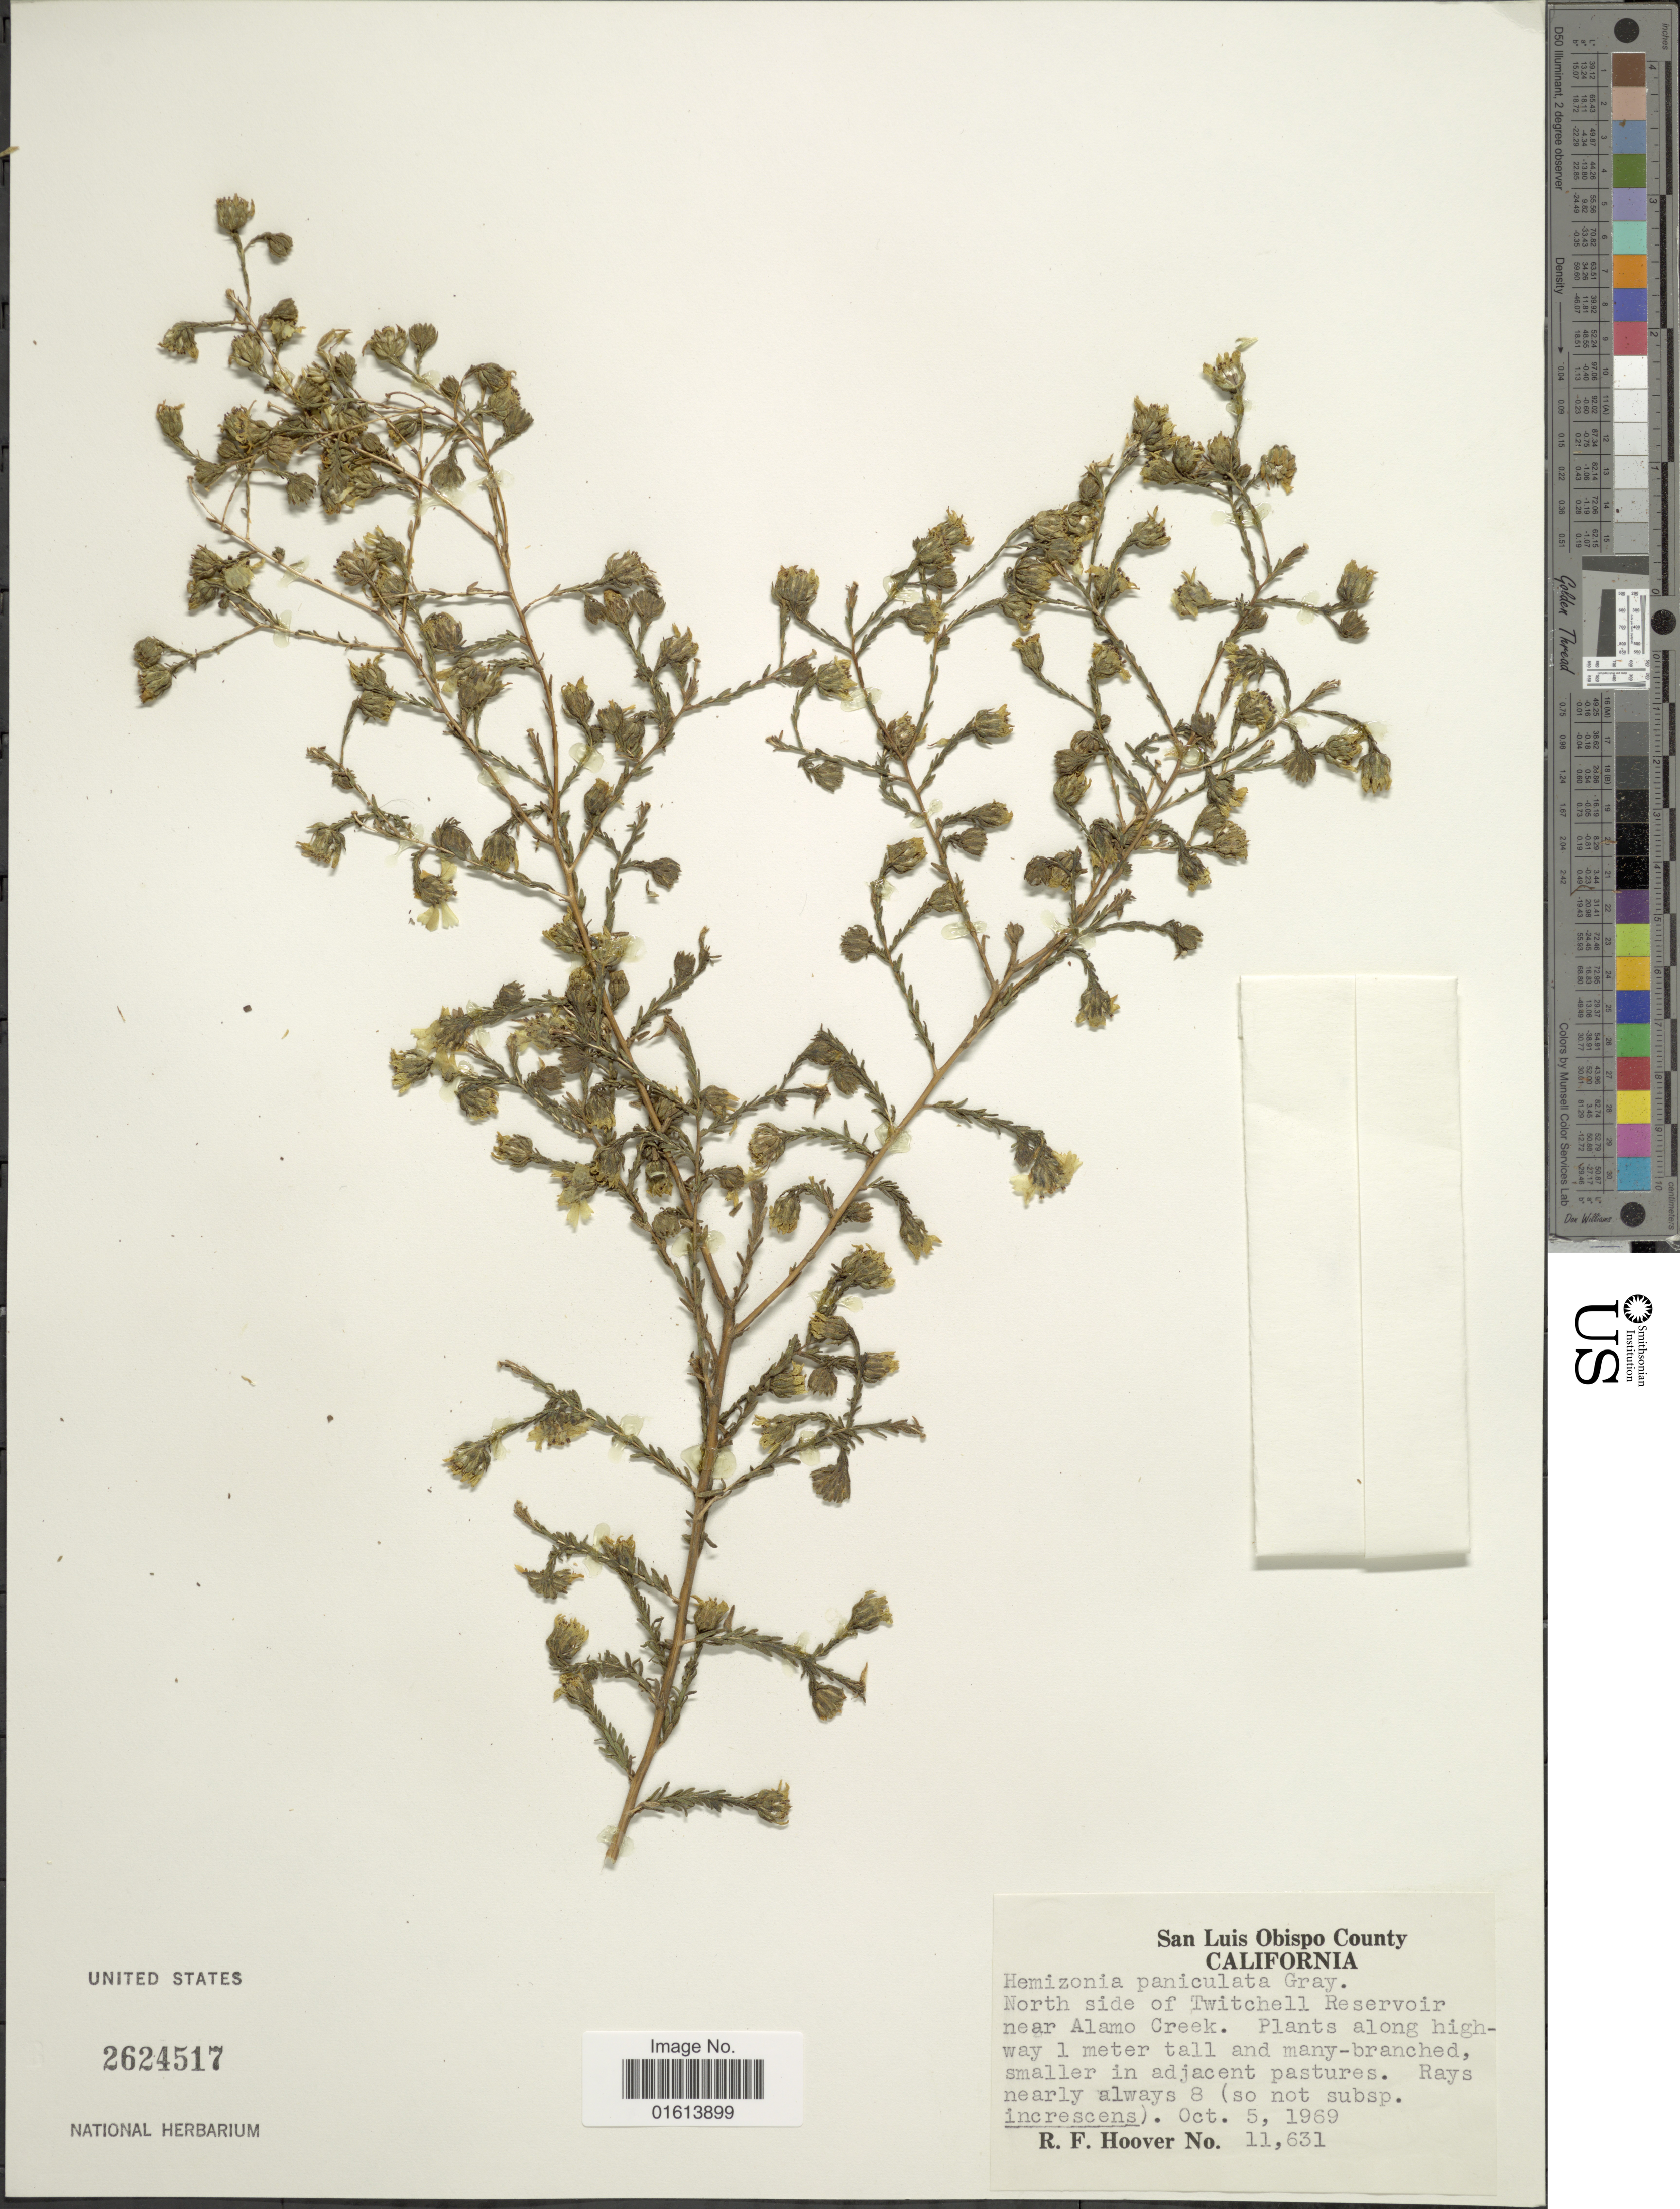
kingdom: Plantae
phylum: Tracheophyta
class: Magnoliopsida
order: Asterales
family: Asteraceae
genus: Deinandra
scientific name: Deinandra paniculata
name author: (A. Gray) Davidson & Moxley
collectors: R. F. Hoover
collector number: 11631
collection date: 1969-10-05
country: United States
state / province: California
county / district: San Luis Obispo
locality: San Luis Obispo County. California. North side of Twitchell Reservoir near Alamo Creek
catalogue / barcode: US 2624517